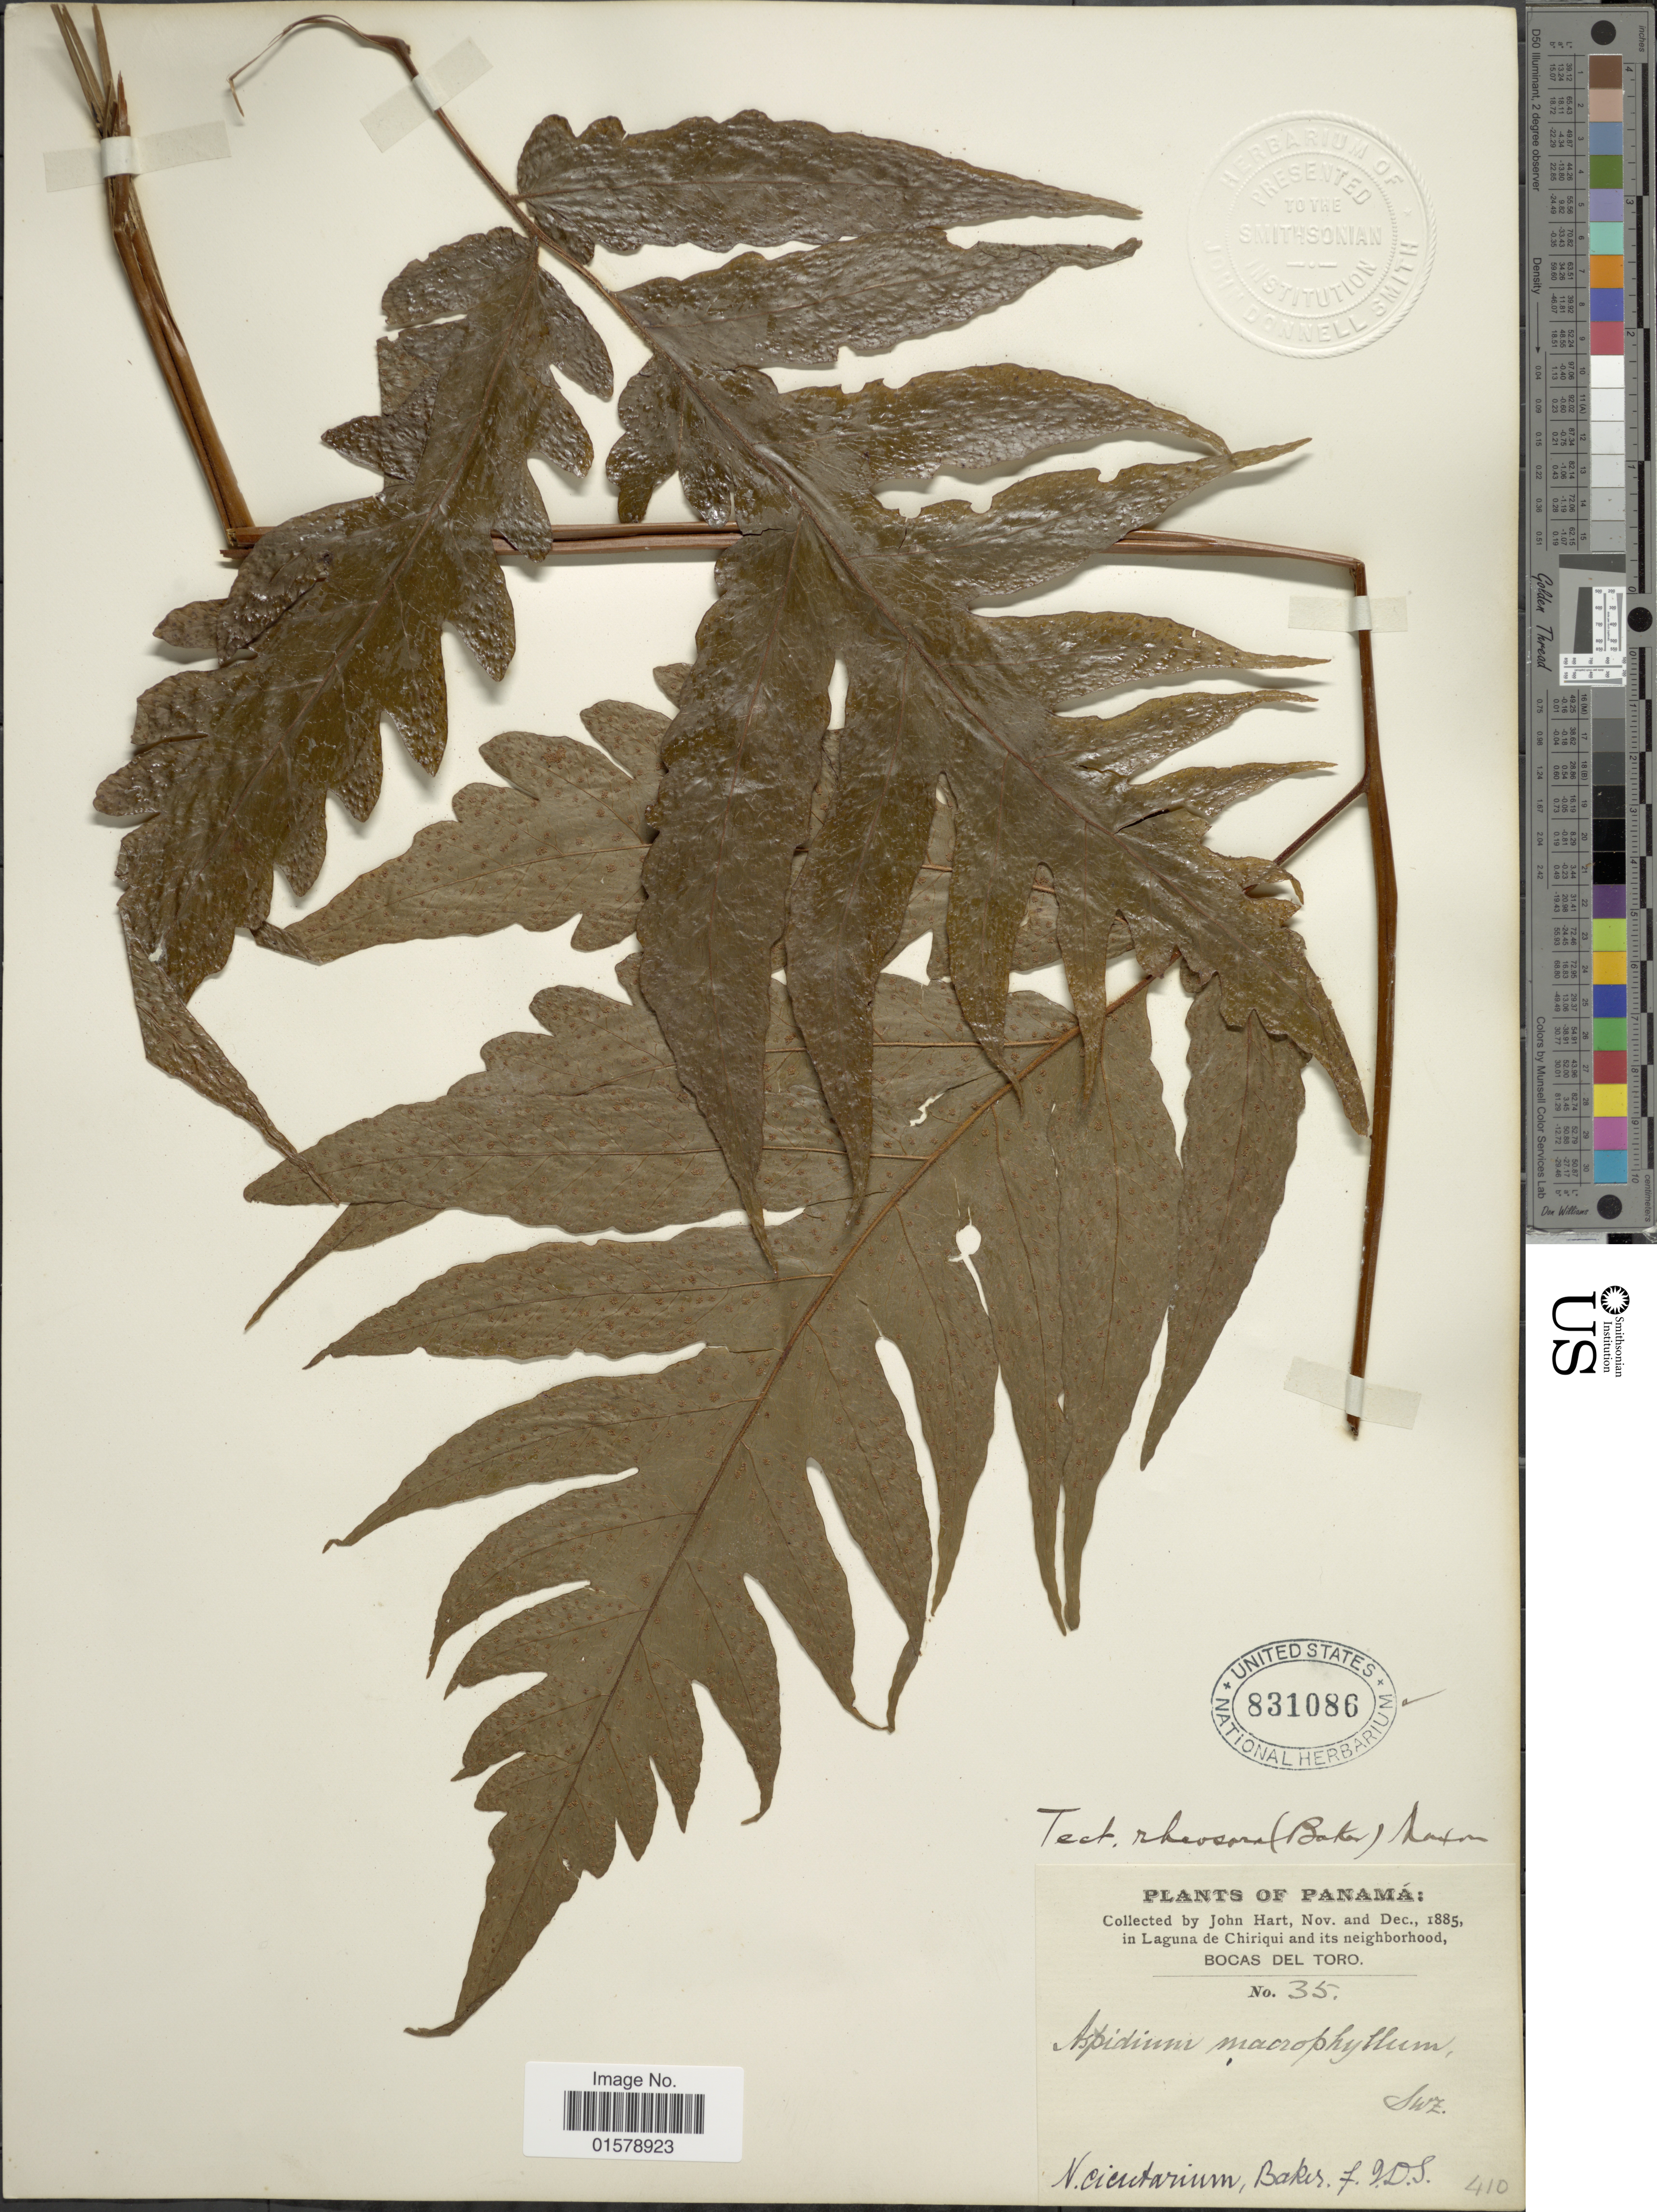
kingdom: Plantae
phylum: Tracheophyta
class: Polypodiopsida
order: Polypodiales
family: Tectariaceae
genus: Tectaria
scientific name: Tectaria rivalis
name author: (Mett. ex Kuhn) C. Chr.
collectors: J. H. Hart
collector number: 35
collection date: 1885-11/1885-12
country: Panama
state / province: Bocas del Toro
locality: In Laguna and Chiriqui and it neighborhood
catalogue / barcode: US 831086